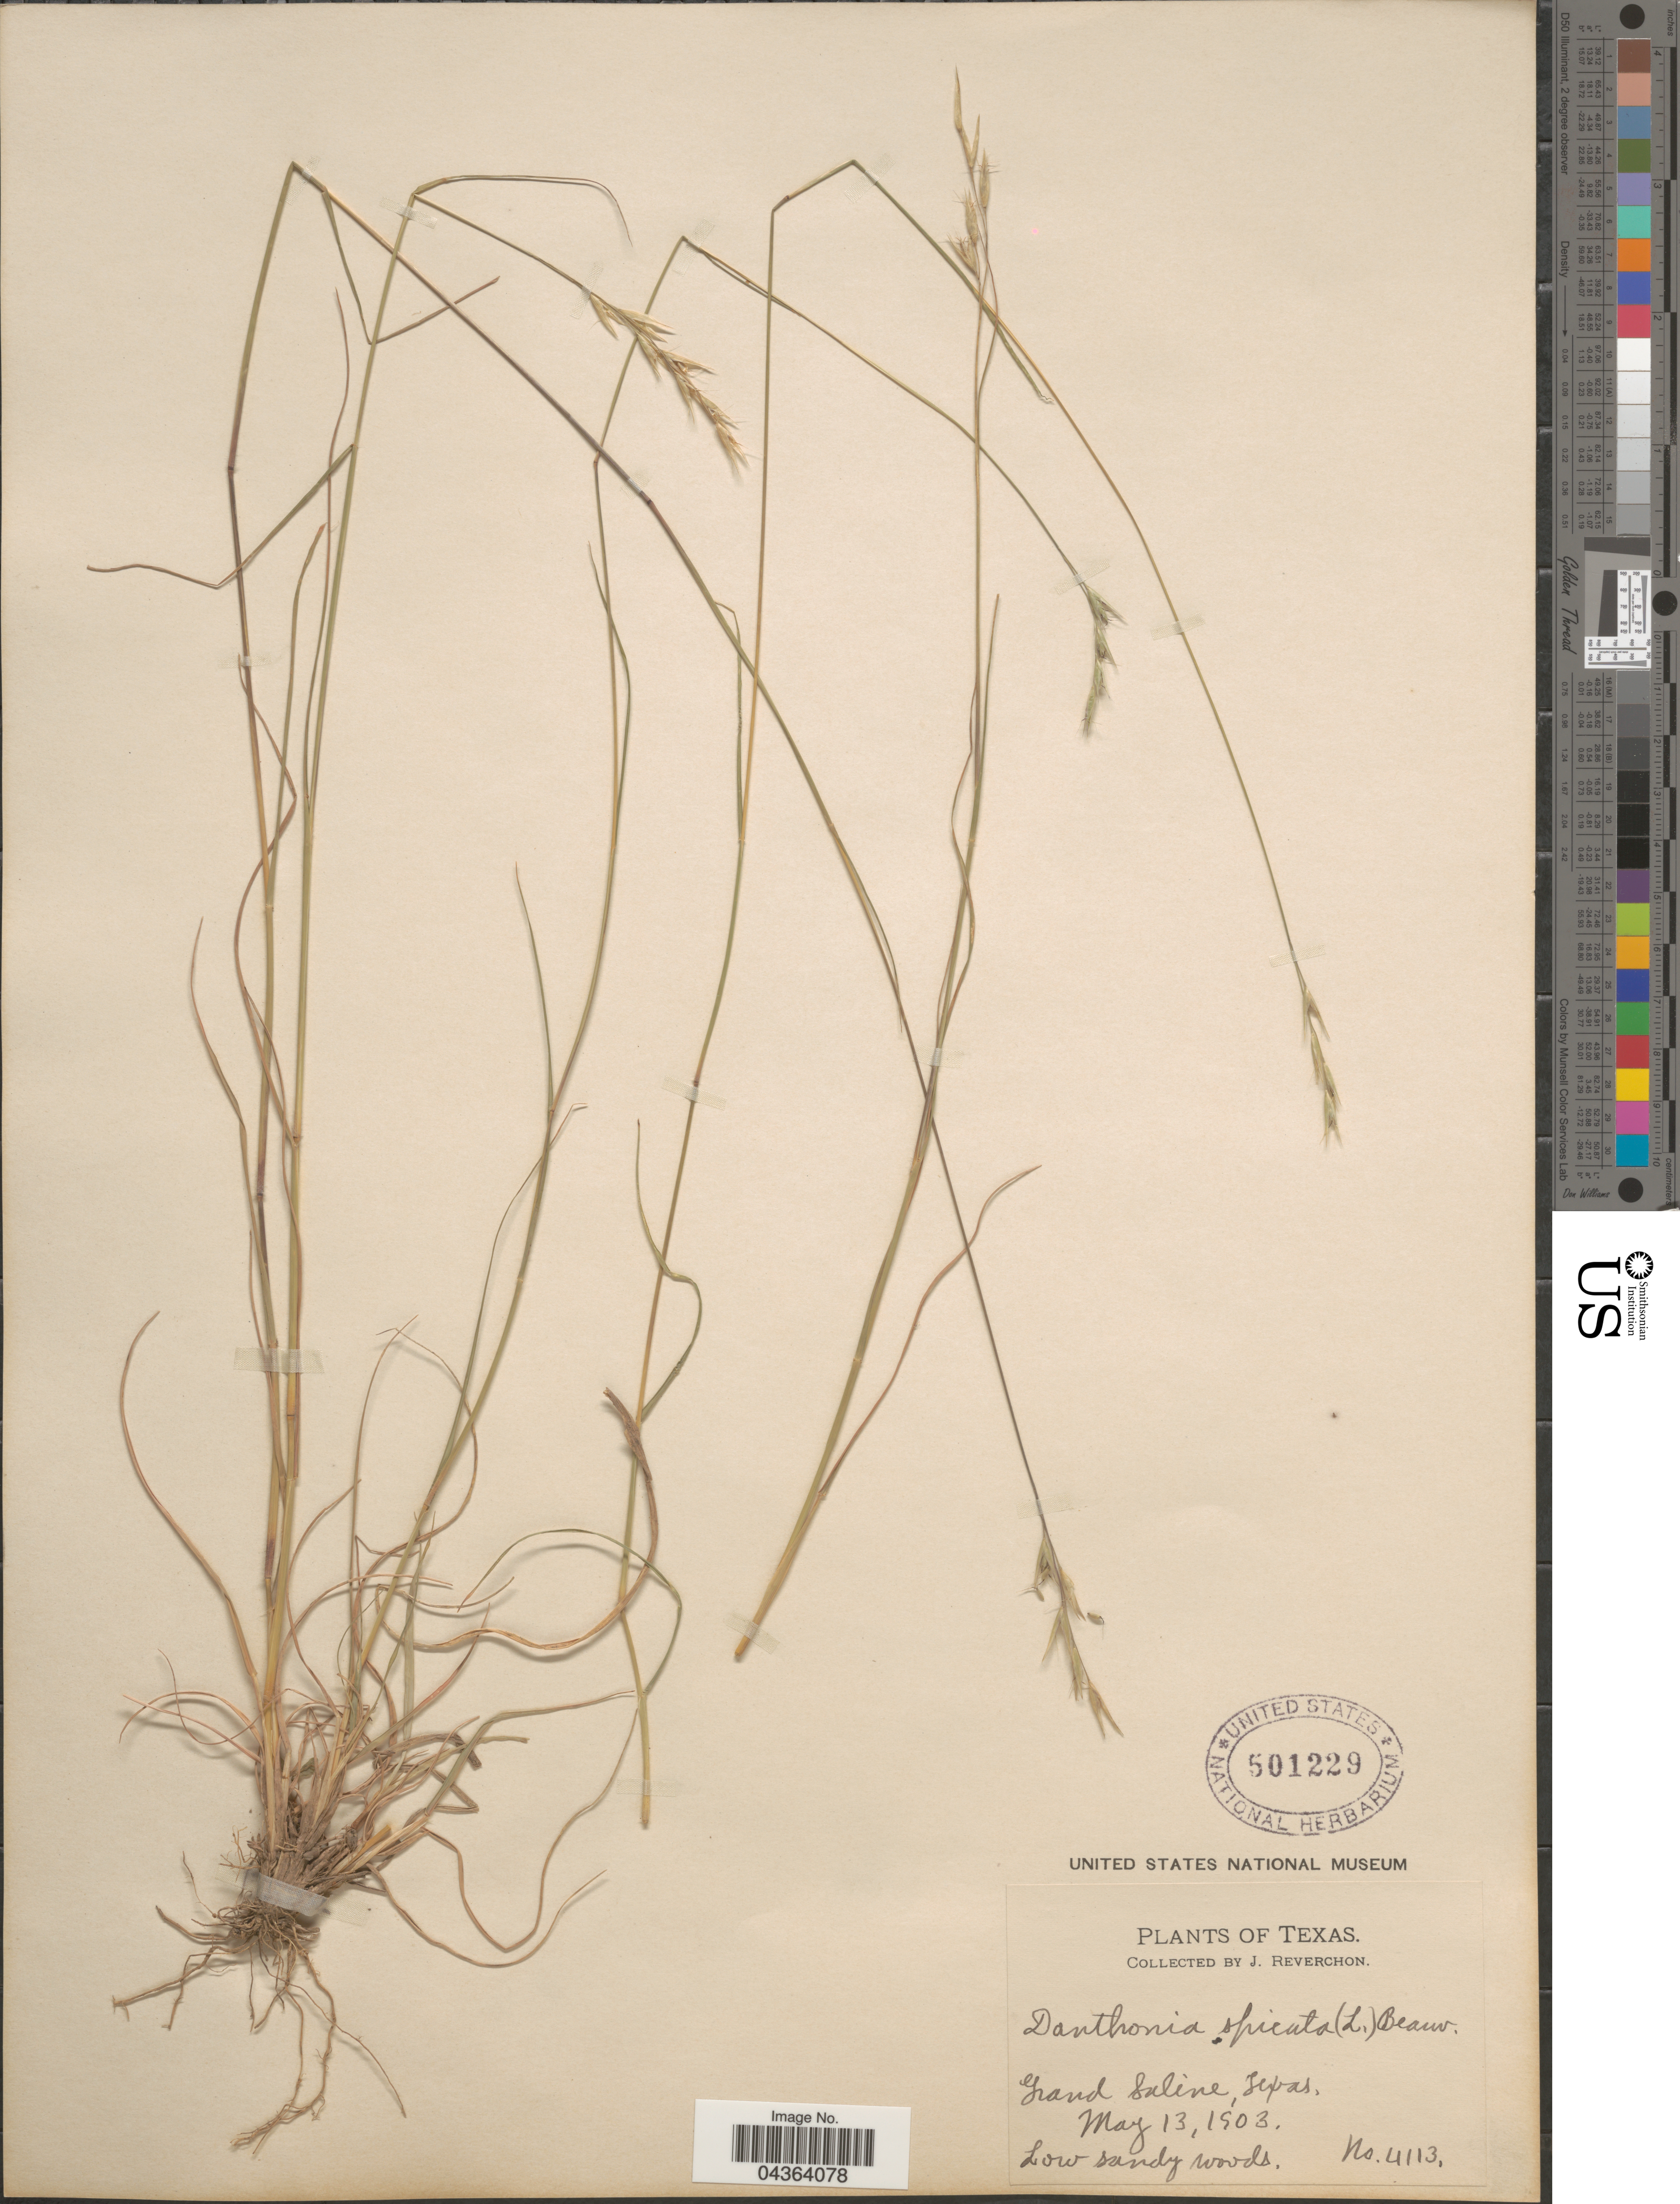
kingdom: Plantae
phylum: Tracheophyta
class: Liliopsida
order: Poales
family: Poaceae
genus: Danthonia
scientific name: Danthonia spicata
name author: (L.) P. Beauv. ex Roem. & Schult.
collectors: J. Reverchon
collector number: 4113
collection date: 1903-05-13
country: United States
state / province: Texas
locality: Grand Saline. Low sandy woods.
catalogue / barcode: US 501229